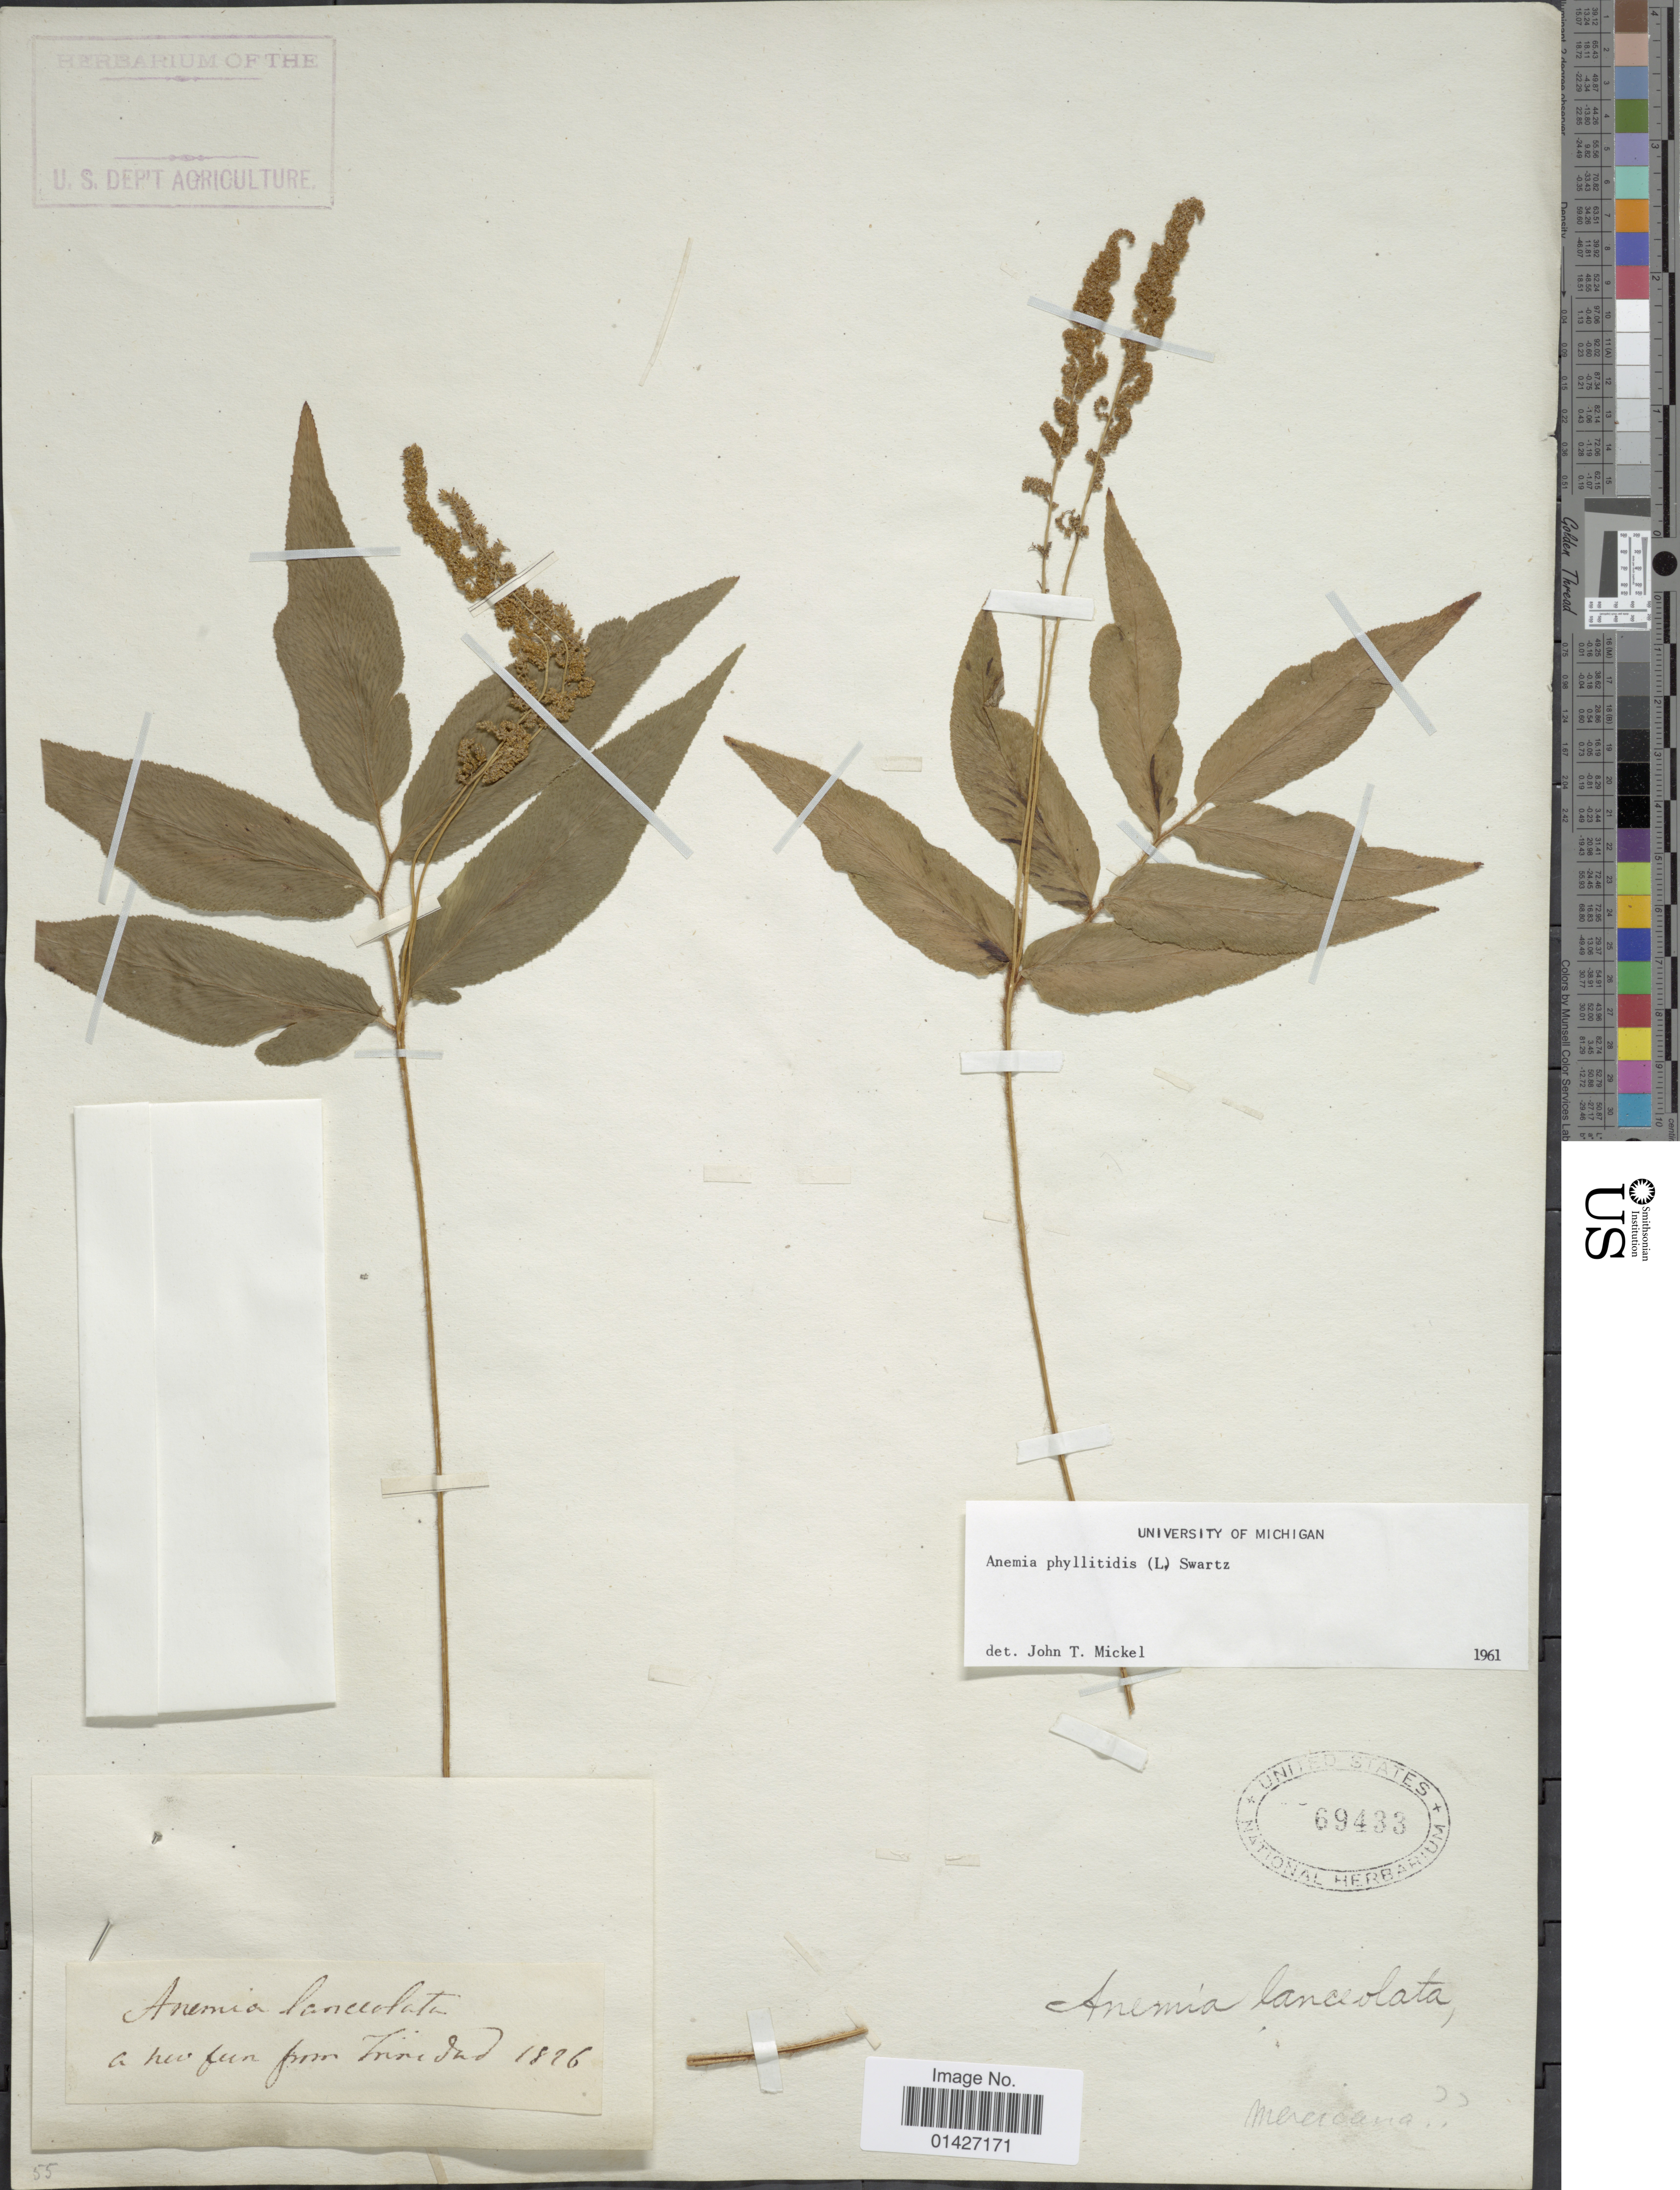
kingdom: Plantae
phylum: Tracheophyta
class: Polypodiopsida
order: Schizaeales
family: Anemiaceae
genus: Anemia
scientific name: Anemia phyllitidis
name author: (L.) Sw.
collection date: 1826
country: Trinidad and Tobago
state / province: Trinidad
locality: Trinidad.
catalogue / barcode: US 69433